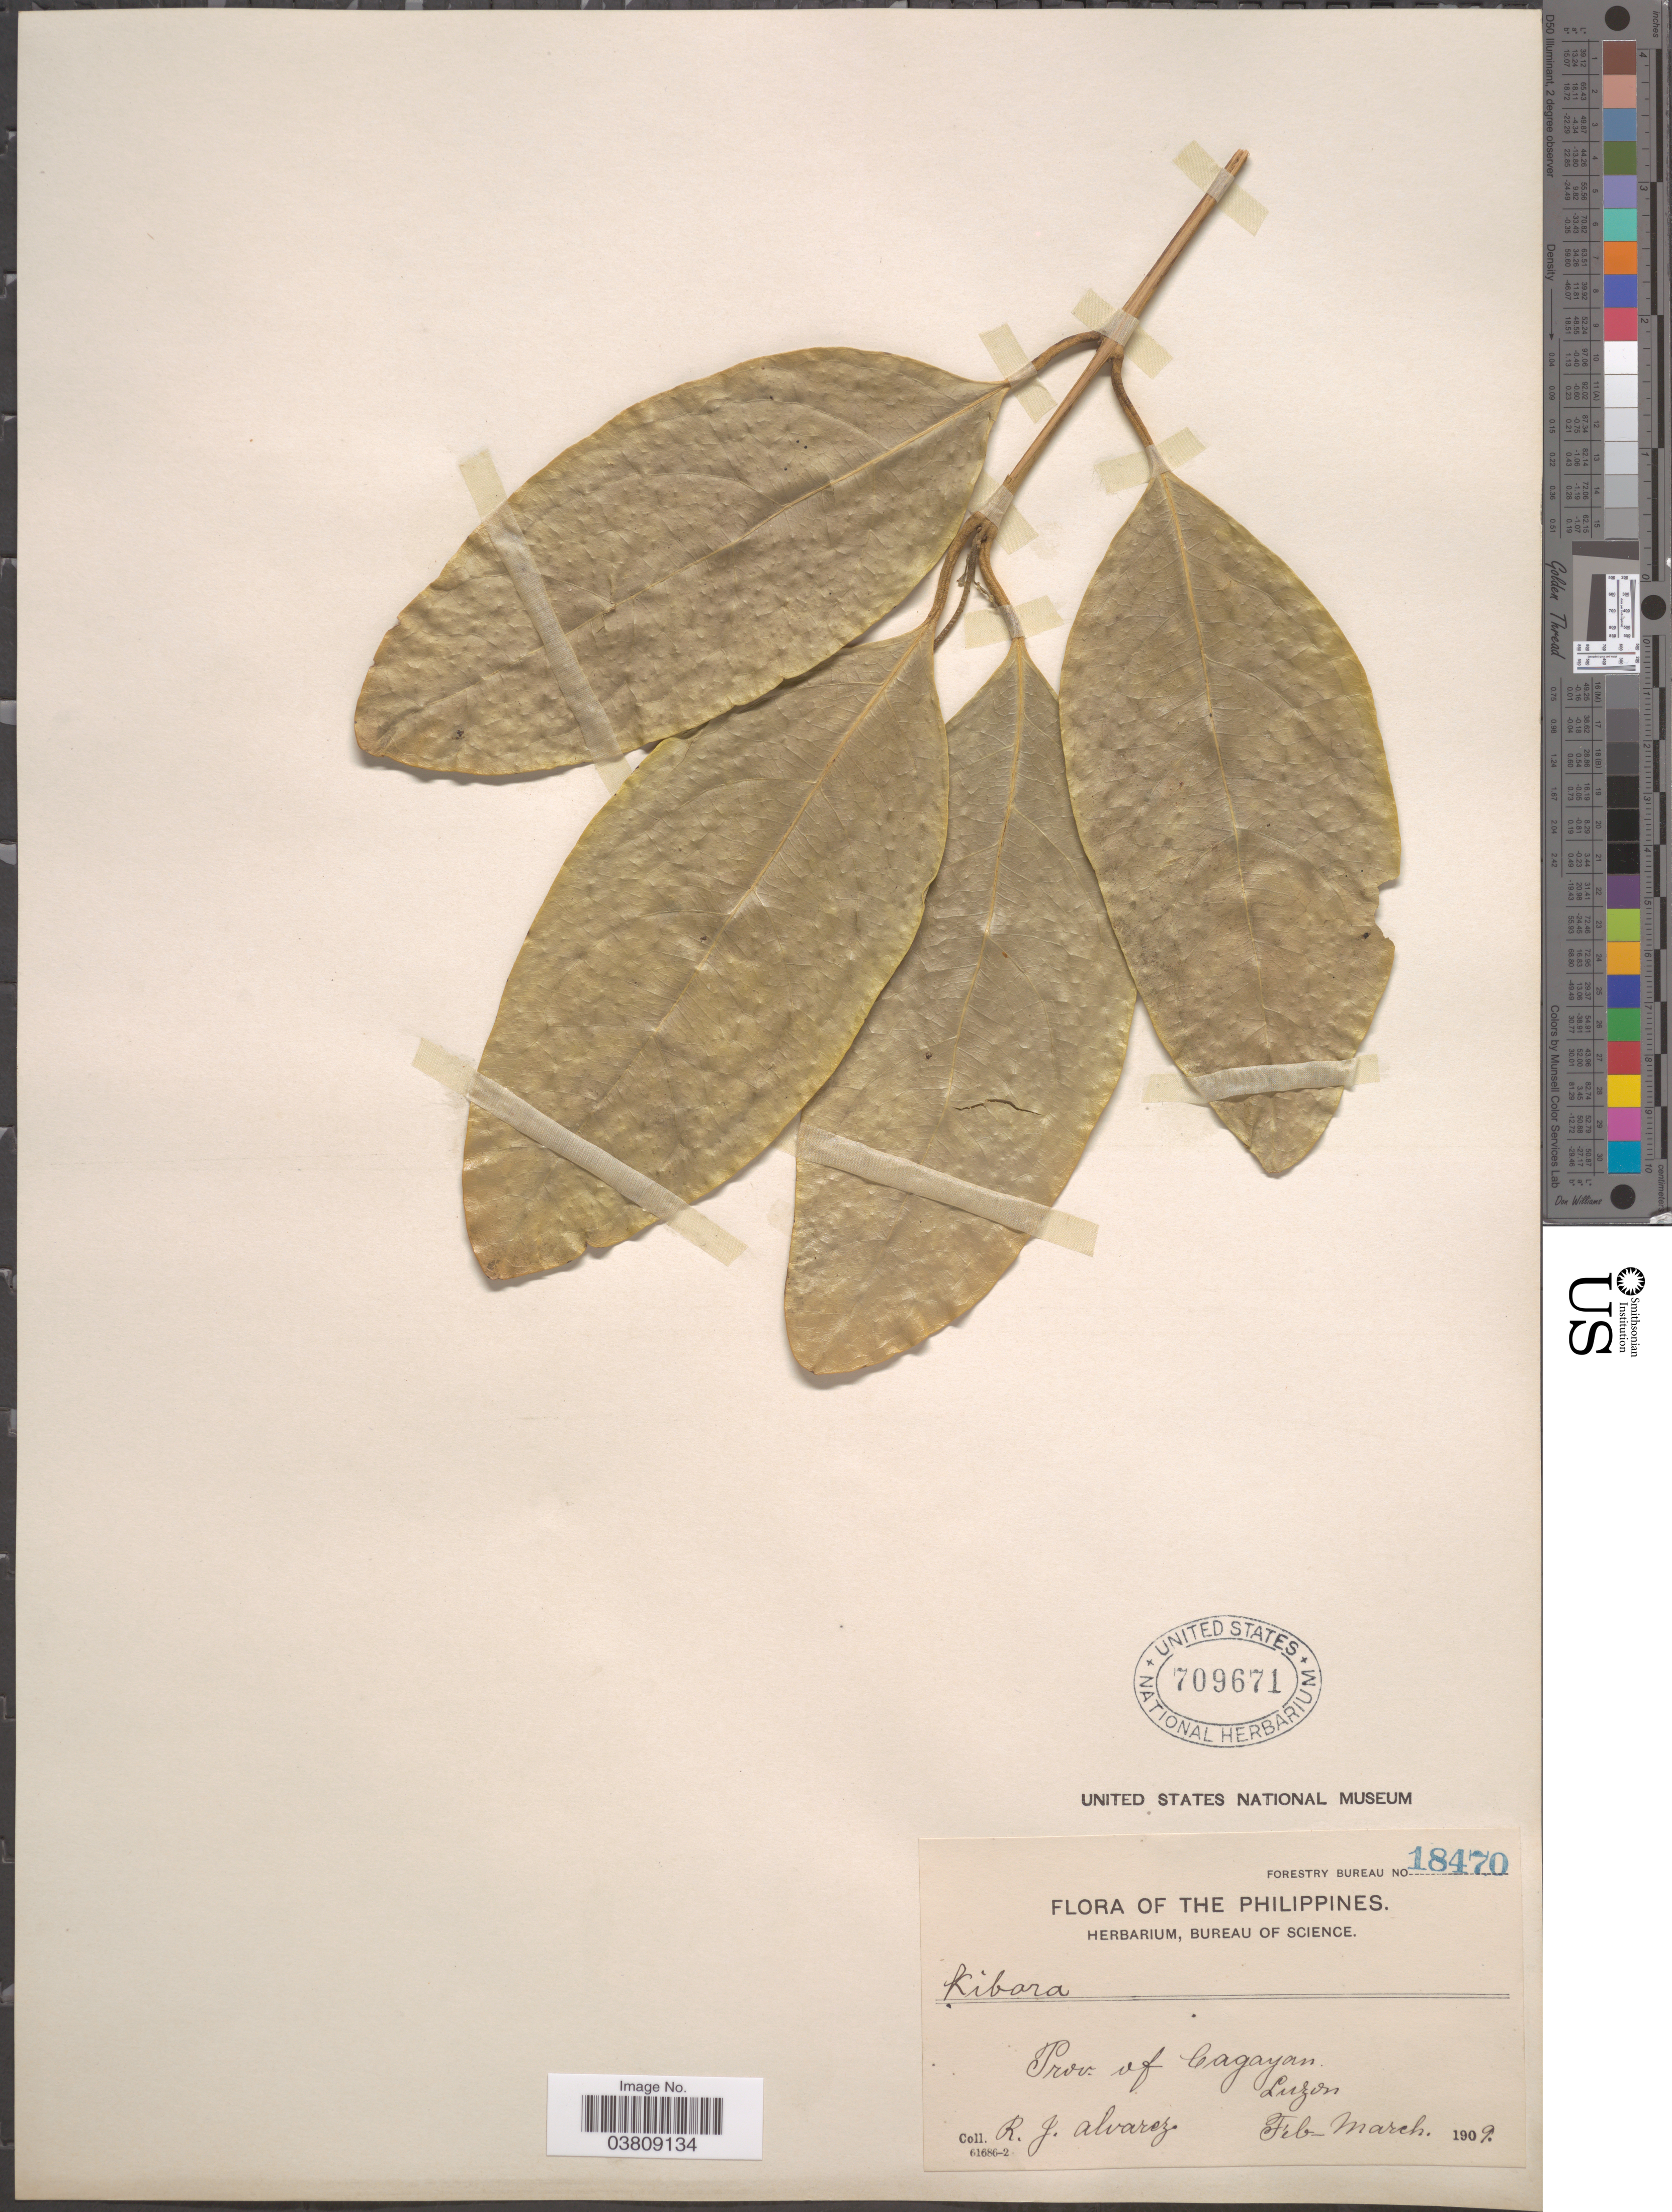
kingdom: Plantae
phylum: Tracheophyta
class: Magnoliopsida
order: Laurales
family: Monimiaceae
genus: Kibara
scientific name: Kibara sp.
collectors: R. Alvarez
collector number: Forestry Bureau 18470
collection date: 1909-02/1909-03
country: Philippines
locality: Prov. of Cagayan, Luzon.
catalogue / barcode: US 709671